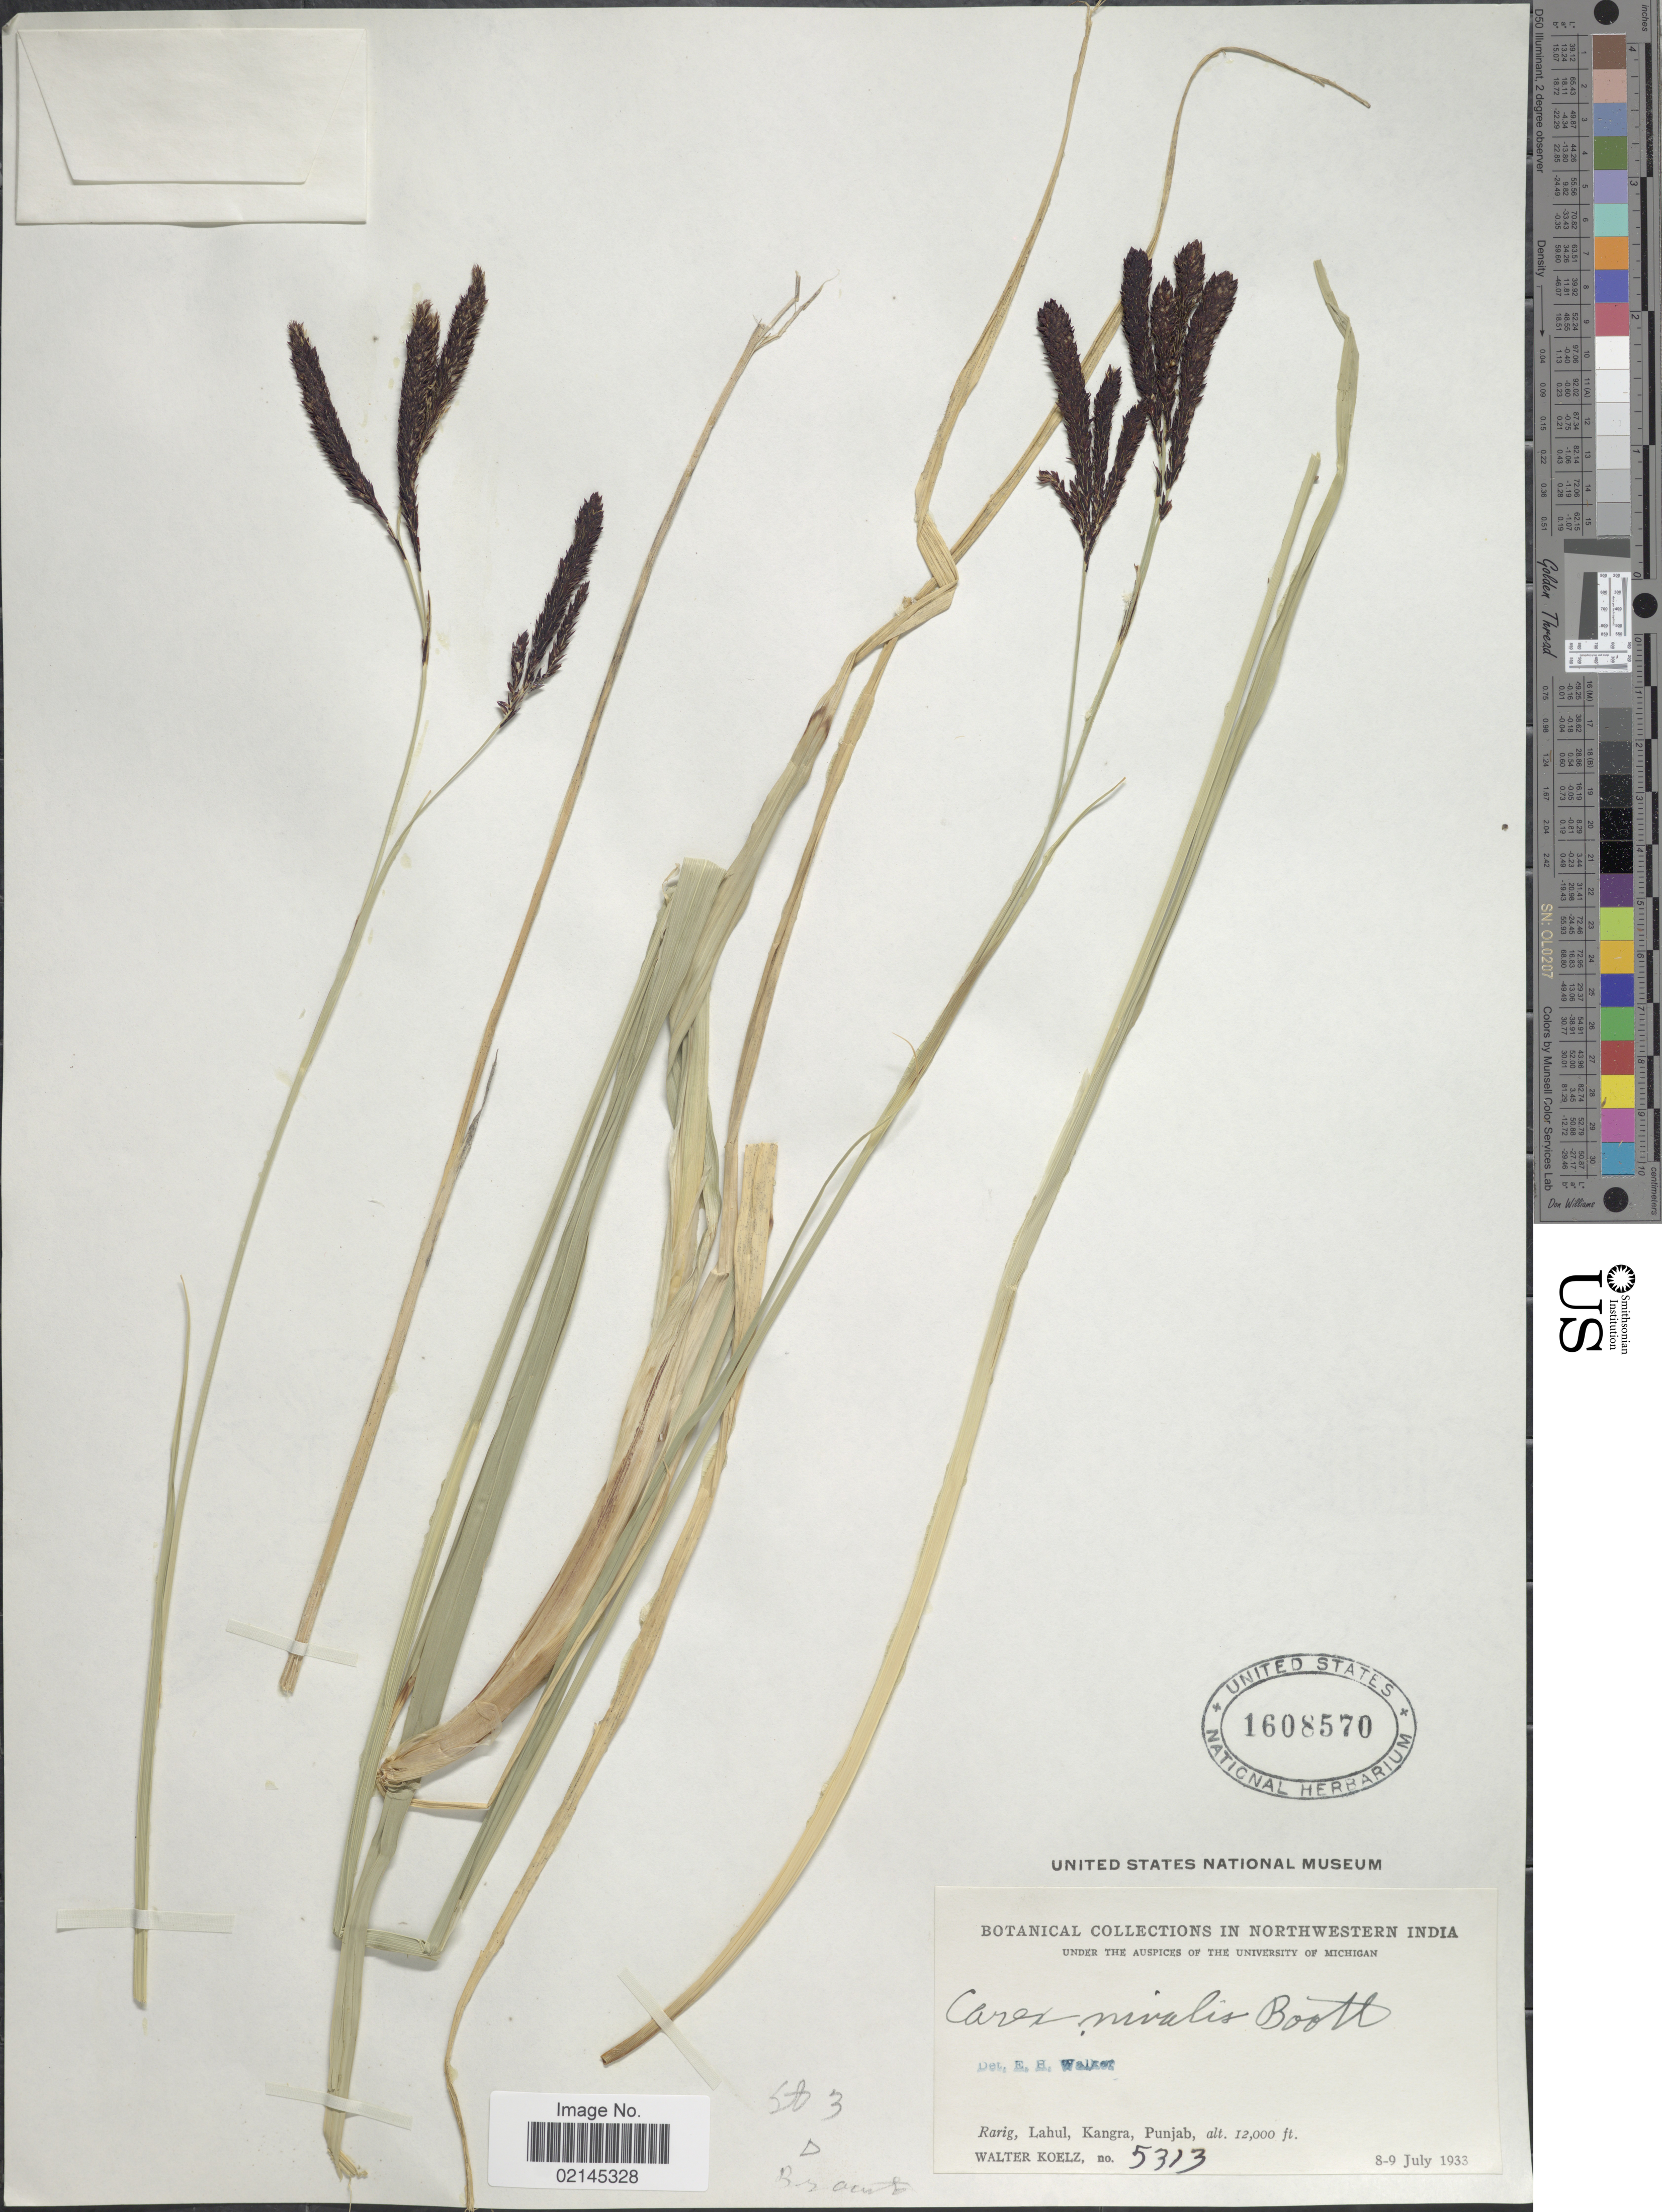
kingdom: Plantae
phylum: Tracheophyta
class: Liliopsida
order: Poales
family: Cyperaceae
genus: Carex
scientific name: Carex nivalis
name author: Boott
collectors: W. N. Koelz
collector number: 5313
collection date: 1933-07-08/1933-07-09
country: India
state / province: Himachal Pradesh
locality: Northwestern India. Rarig, Lahul, Kangra, Punjab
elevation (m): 3658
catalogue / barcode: US 1608570